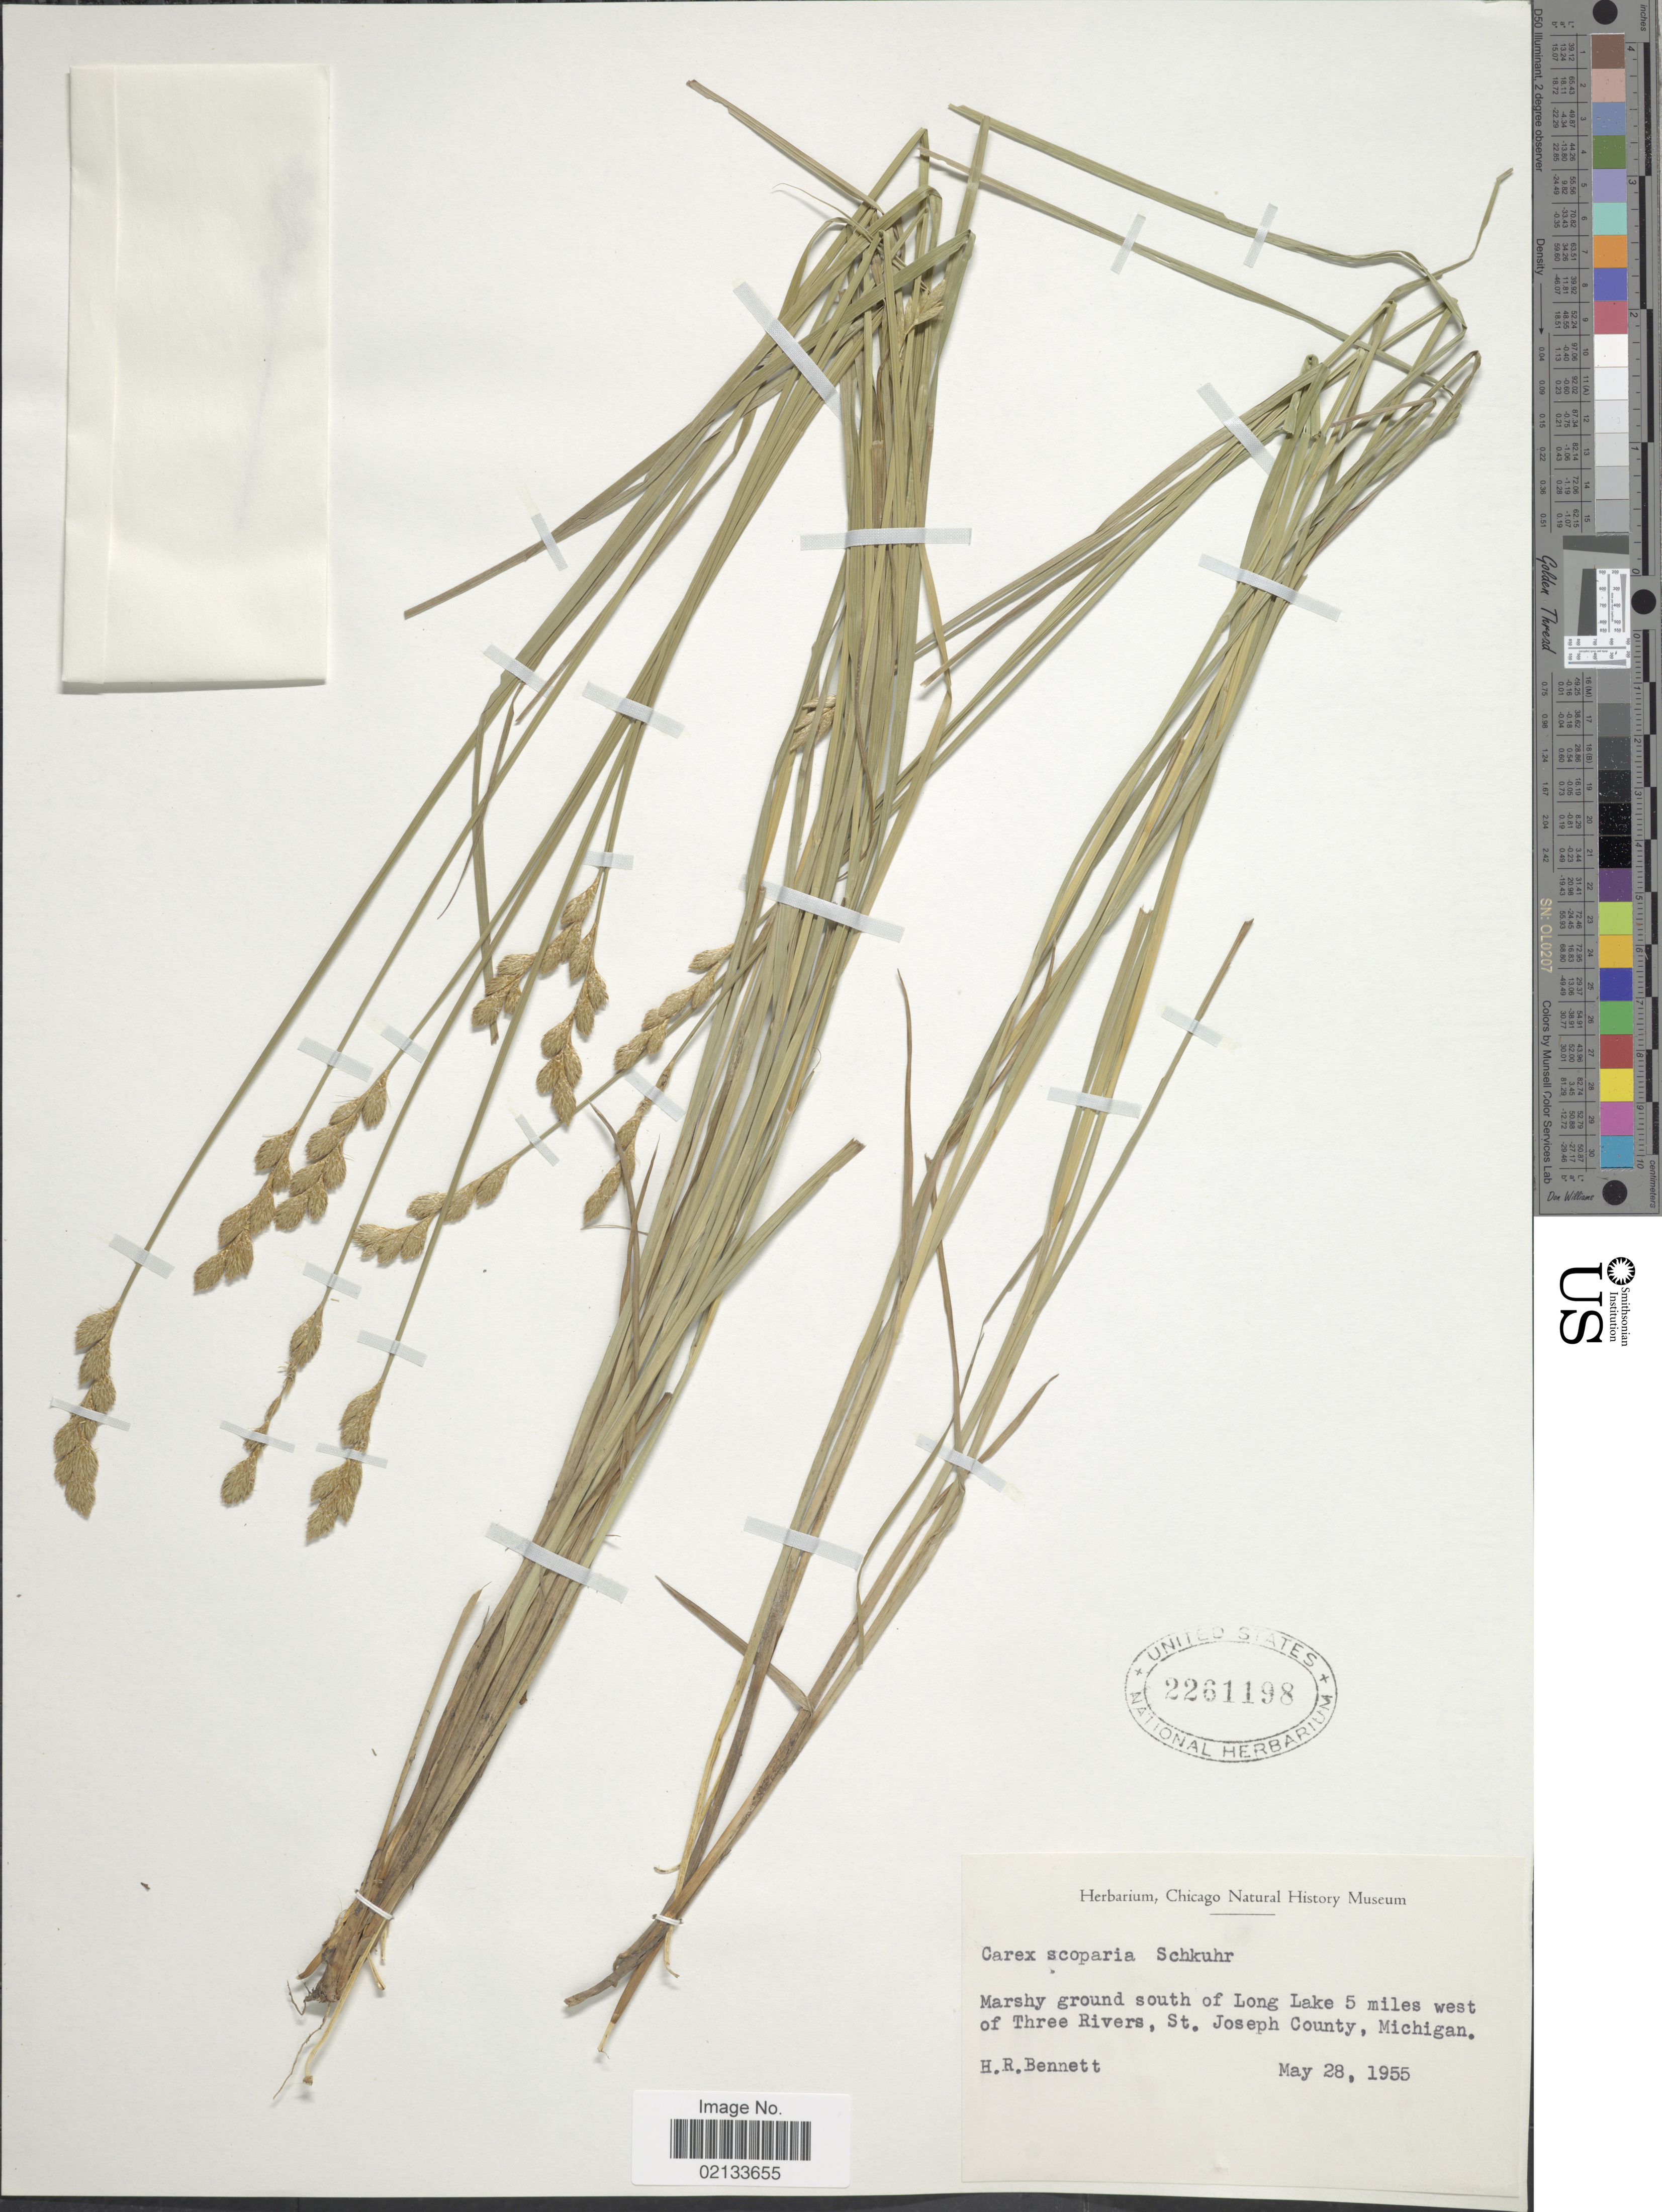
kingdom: Plantae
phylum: Tracheophyta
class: Liliopsida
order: Poales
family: Cyperaceae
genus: Carex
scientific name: Carex scoparia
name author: Schkuhr ex Willd.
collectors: H. R. Bennett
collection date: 1955-05-28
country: United States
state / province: Michigan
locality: Marshy ground south of Log Lake 5 miles west of Three Rivers, St. Joseph County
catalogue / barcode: US 2261198